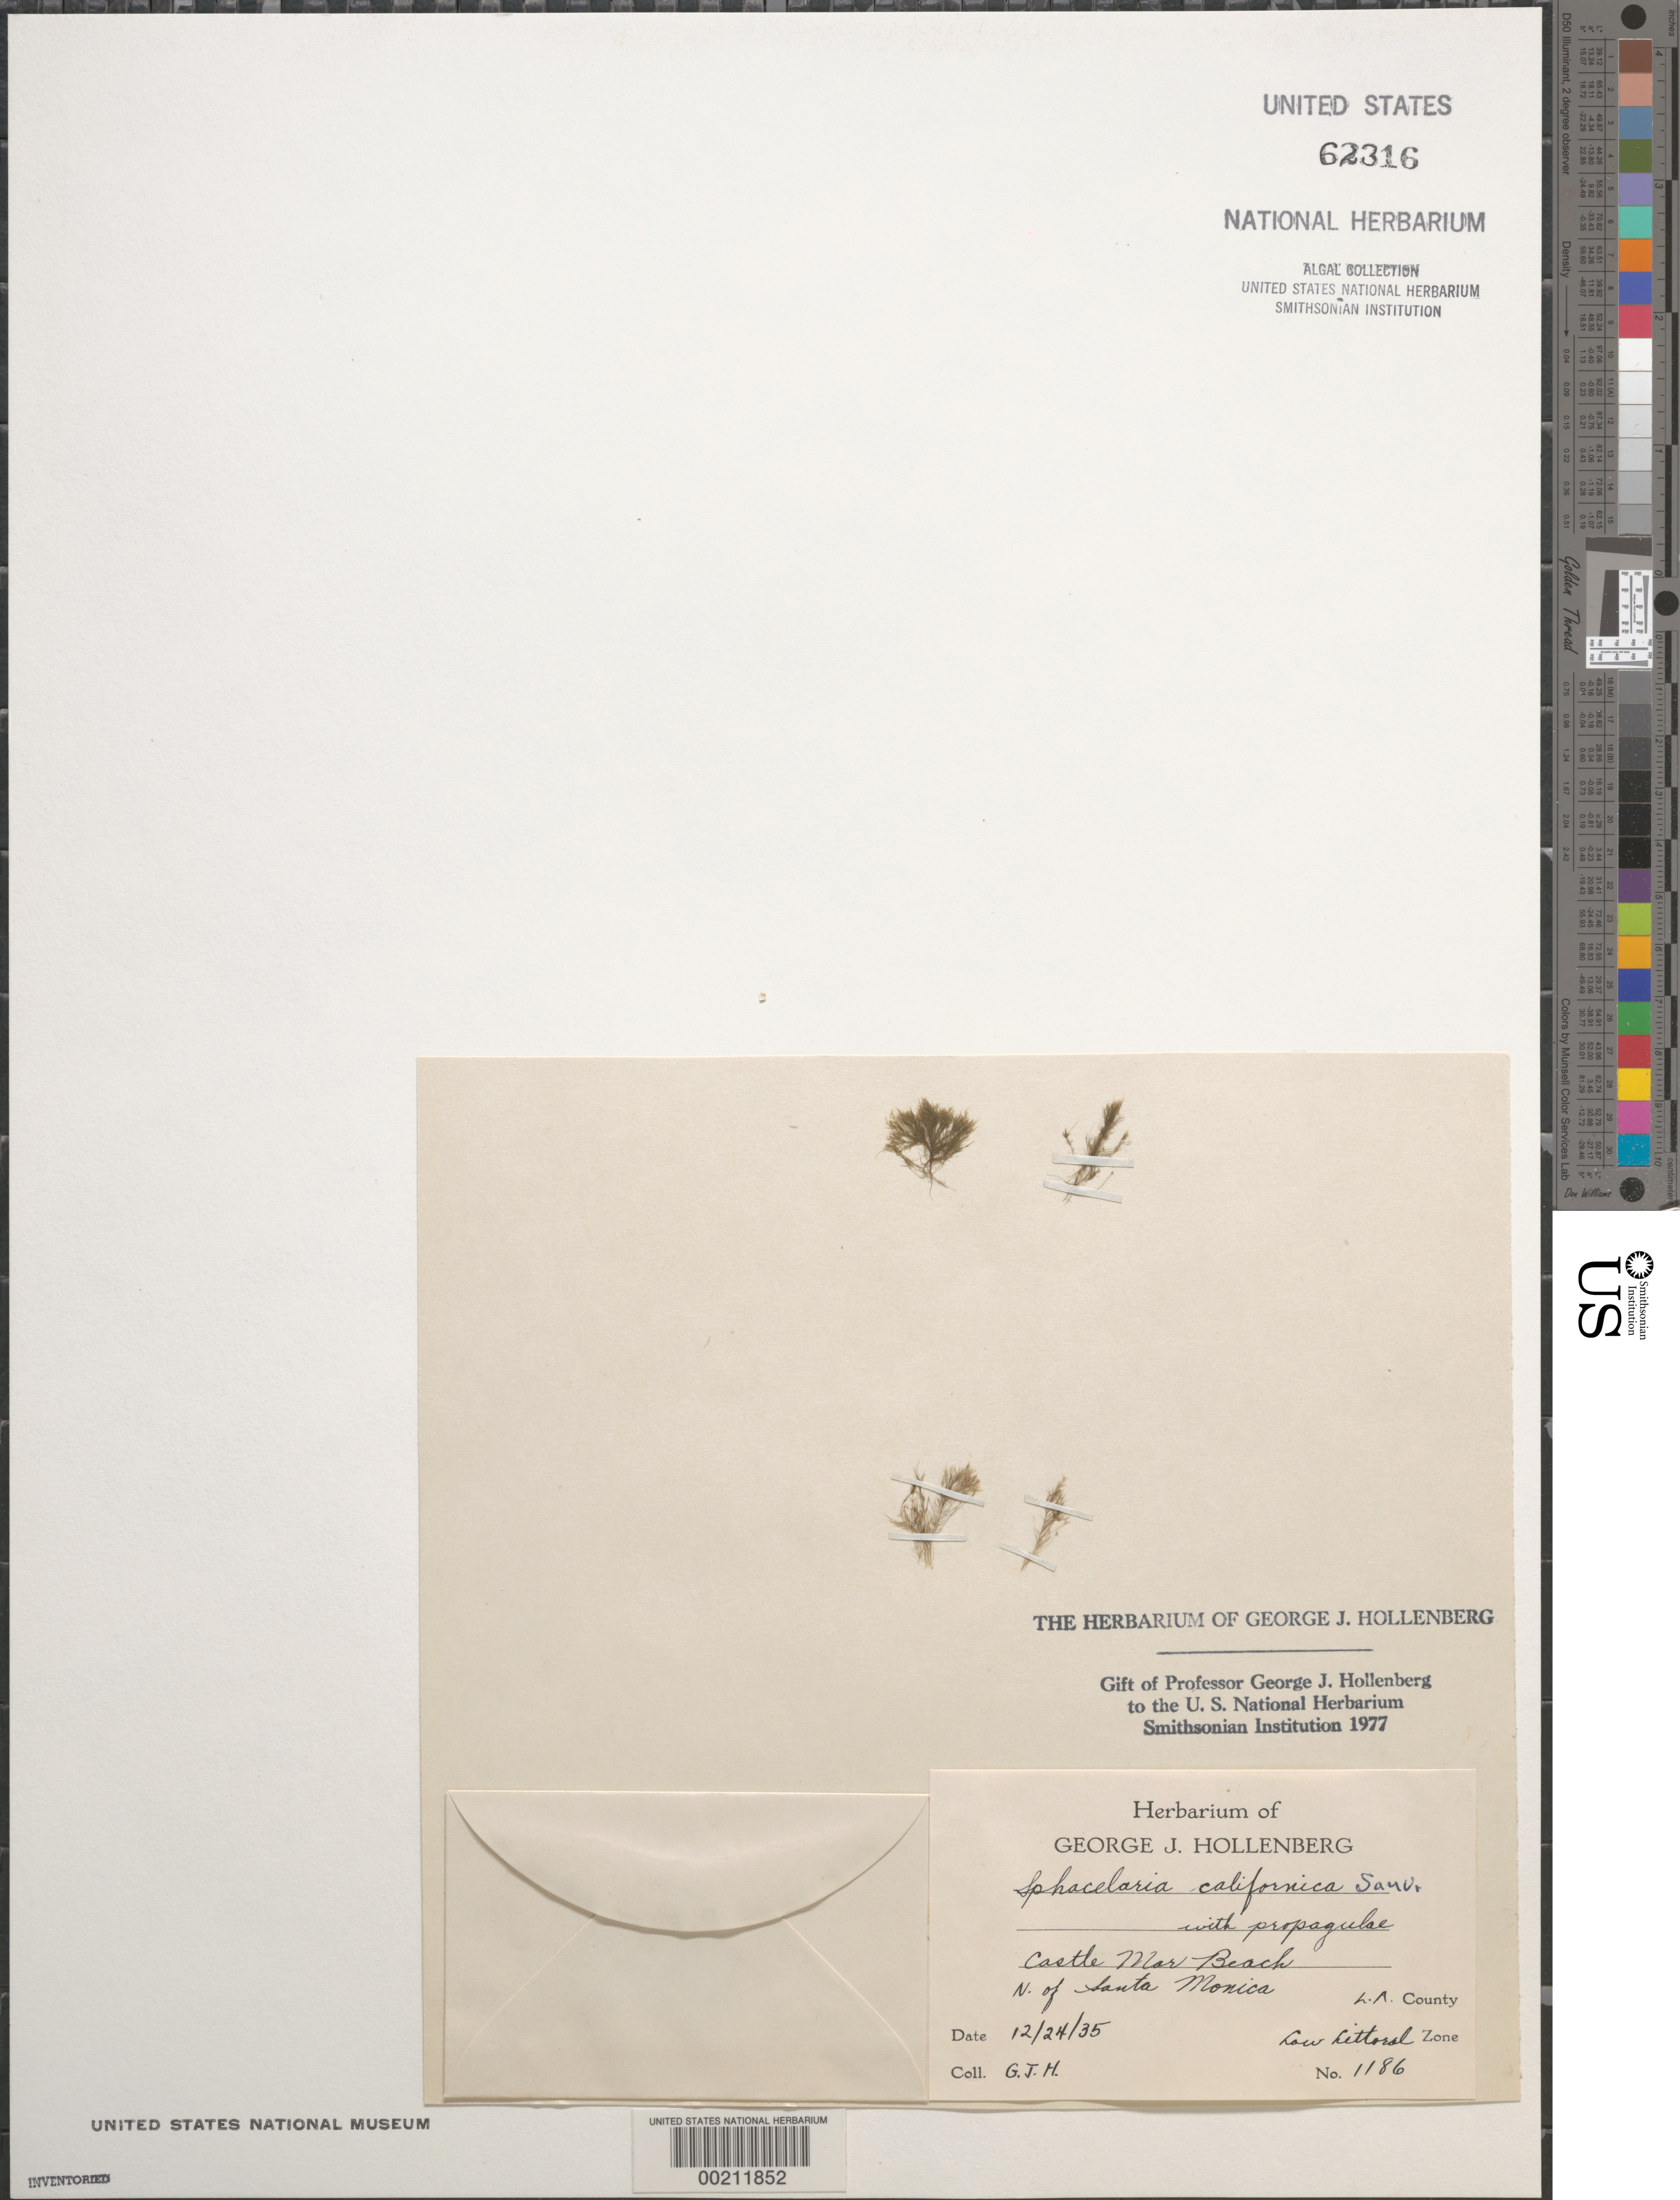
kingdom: Chromista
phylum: Ochrophyta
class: Phaeophyceae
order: Sphacelariales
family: Sphacelariaceae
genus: Sphacelaria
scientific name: Sphacelaria californica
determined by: Hollenberg, George J.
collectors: G. Hollenberg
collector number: GJH 1186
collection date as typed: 24 Dec 1935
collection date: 1935-12-24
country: United States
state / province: California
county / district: Los Angeles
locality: Castle Mar Beach, north of Santa Monica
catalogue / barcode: US 62316